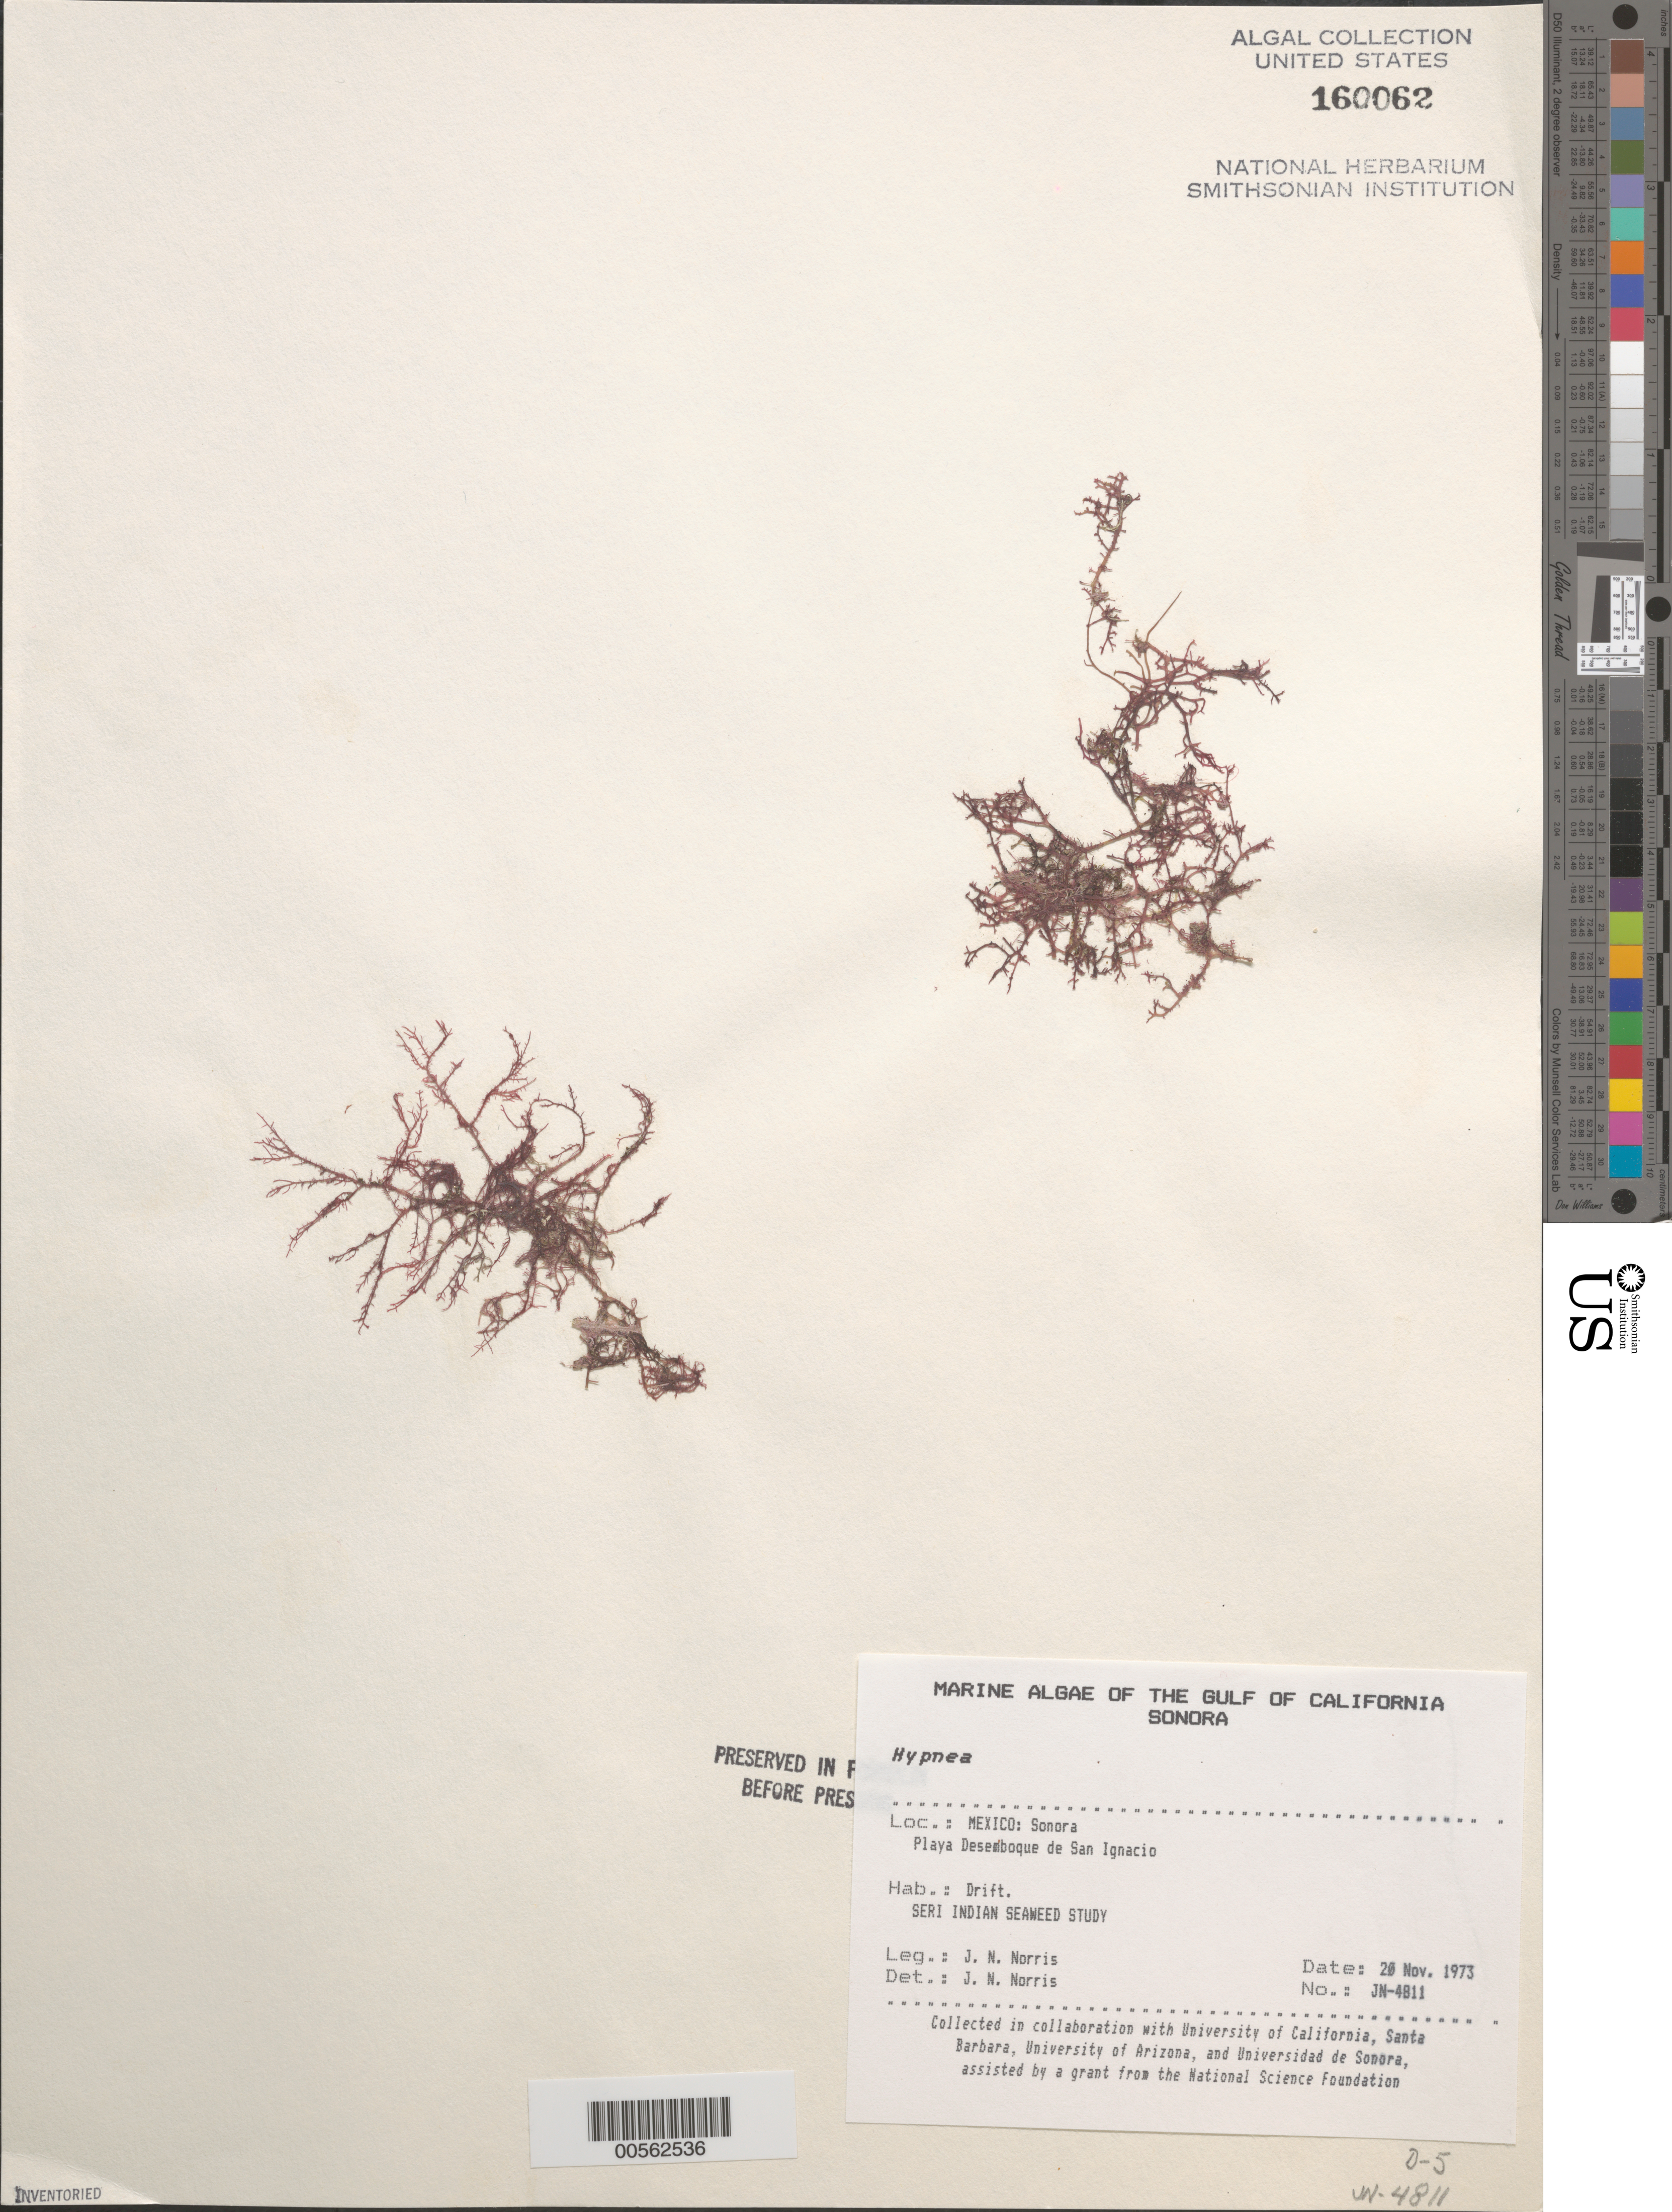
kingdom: Plantae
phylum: Rhodophyta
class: Florideophyceae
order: Gigartinales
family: Cystocloniaceae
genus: Hypnea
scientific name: Hypnea sp.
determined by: Norris, James N.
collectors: J. N. Norris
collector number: JN-4811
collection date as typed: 20 Nov 1973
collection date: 1973-11-20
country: Mexico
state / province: Sonora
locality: Playa Desemboque de San Ignacio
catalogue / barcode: US 160062